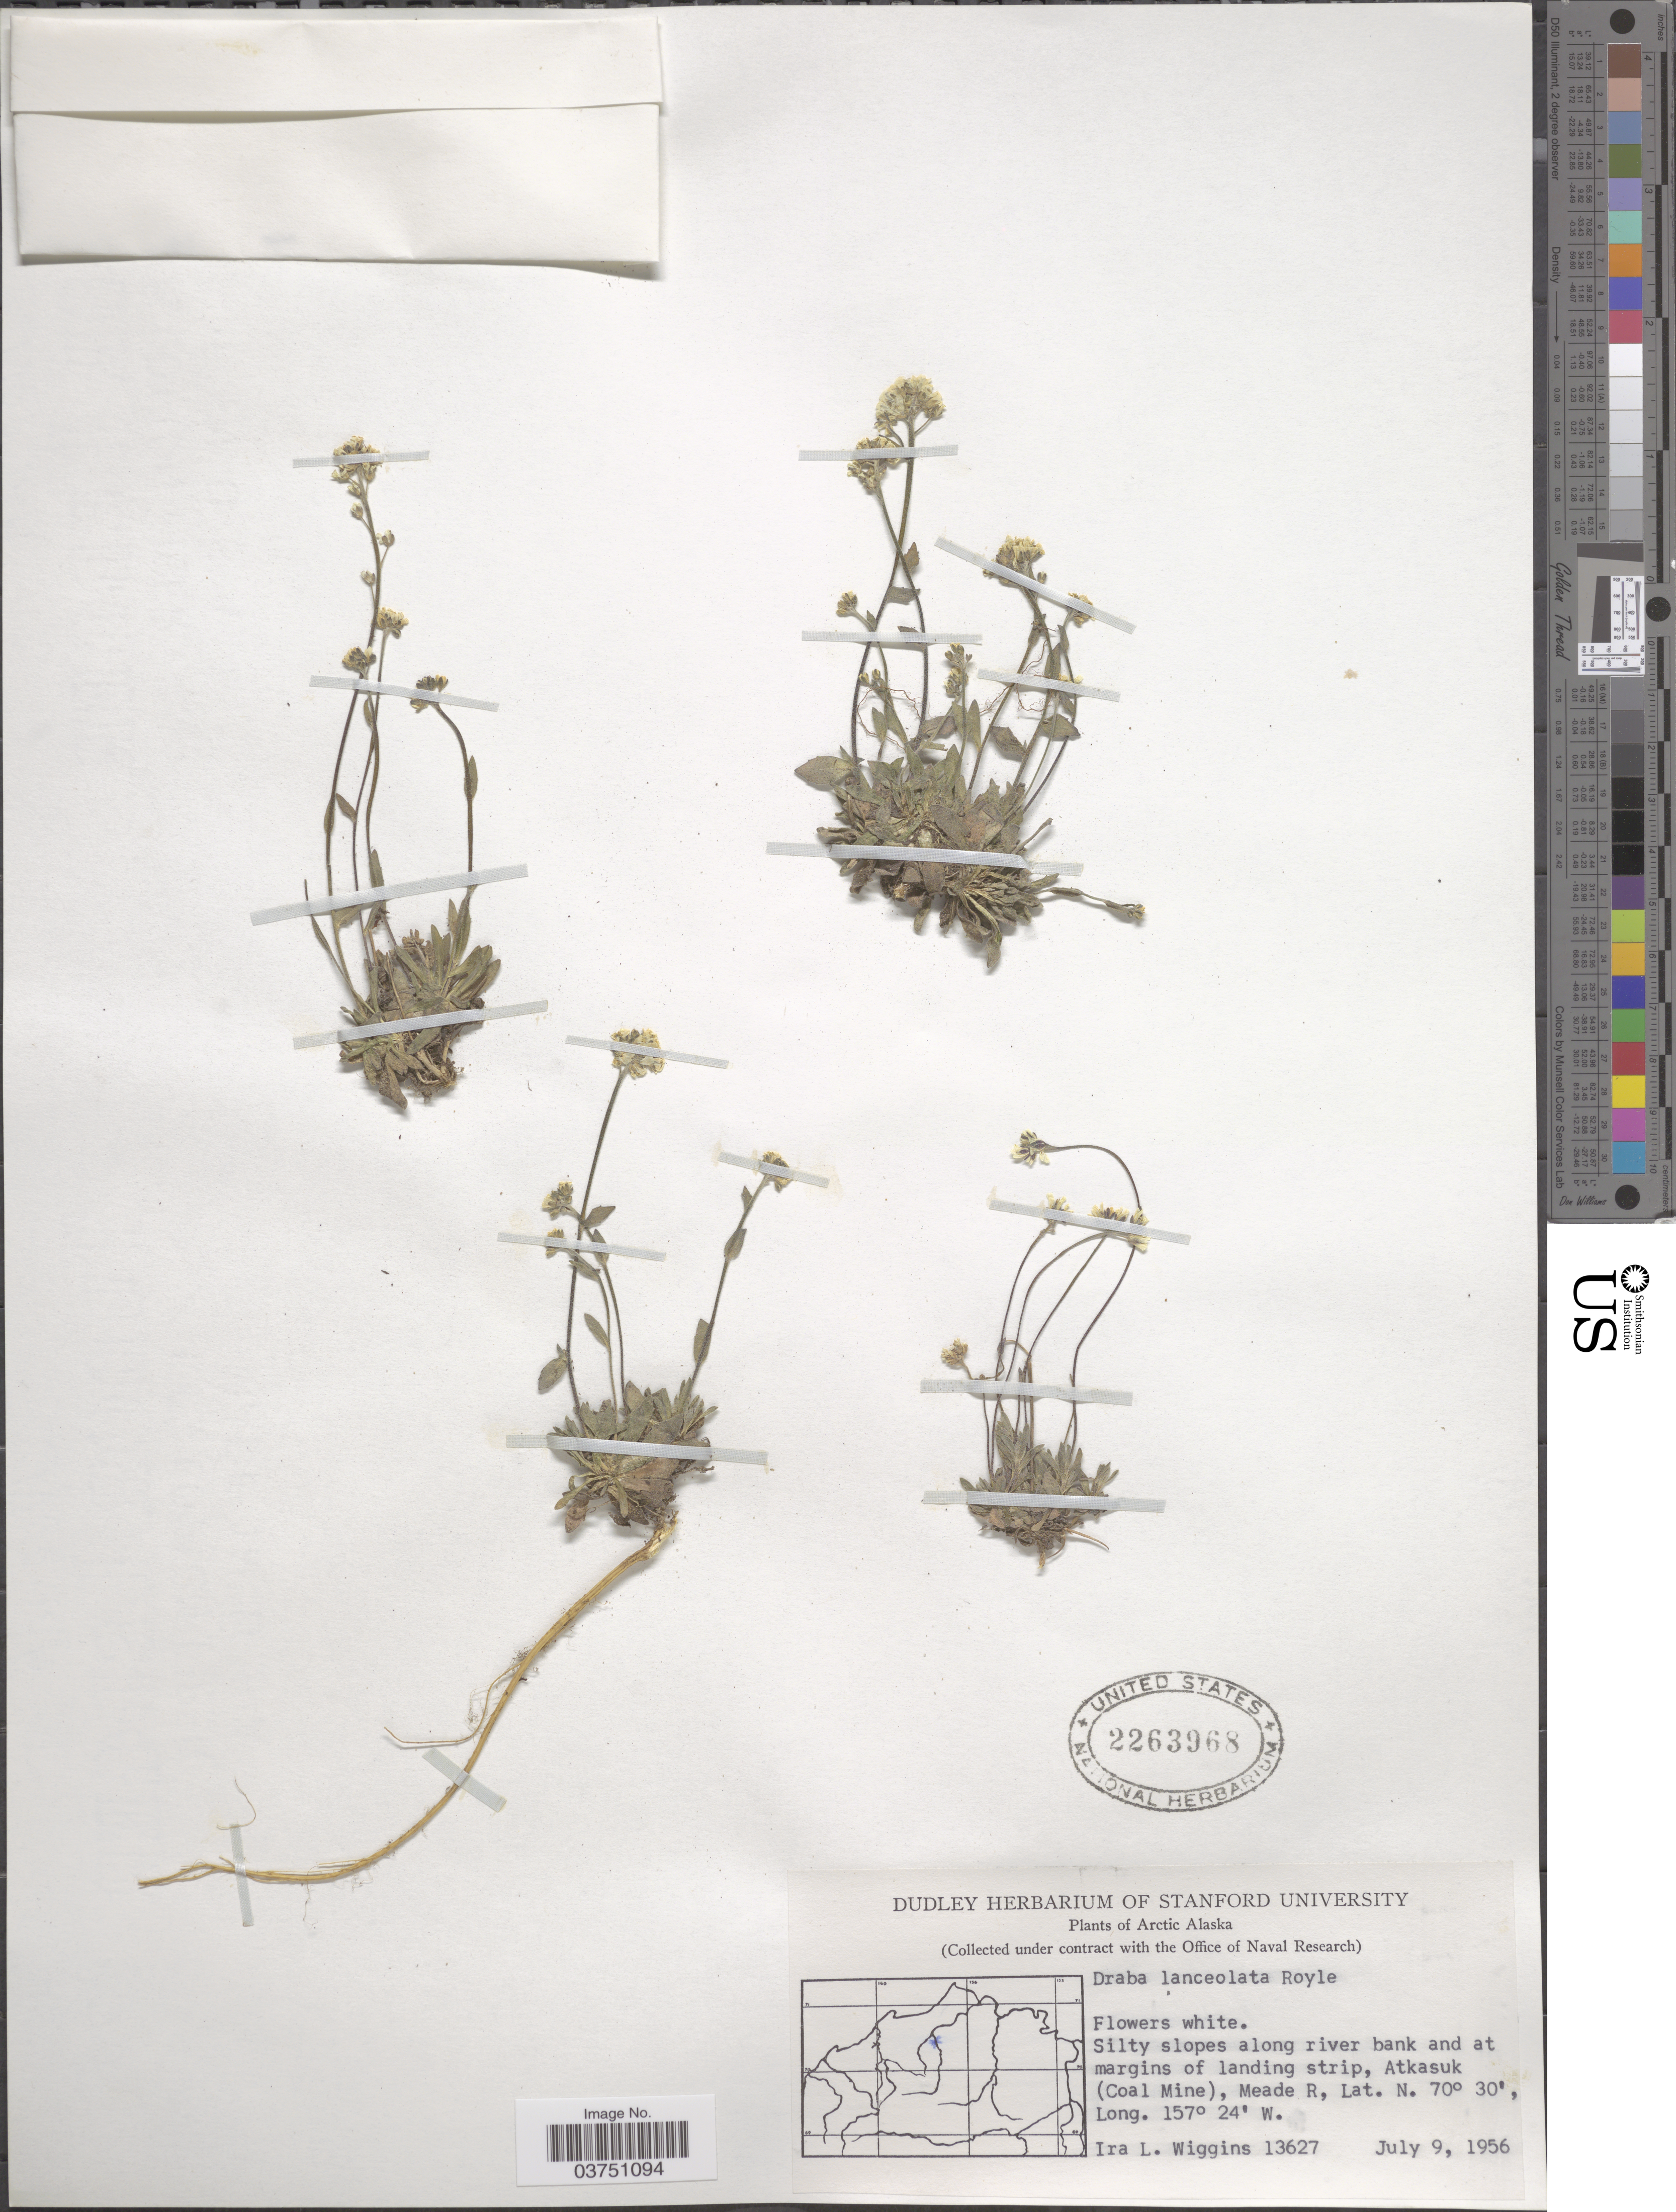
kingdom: Plantae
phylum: Tracheophyta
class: Magnoliopsida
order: Brassicales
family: Brassicaceae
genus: Draba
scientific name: Draba cana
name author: Rydb.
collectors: I. L. Wiggins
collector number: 13627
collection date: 1956-07-09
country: United States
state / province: Alaska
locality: Arctic Alaska. Silty slopes along river bank and at margins of landing strip, Atkasuk (Coal Mine), Meade R.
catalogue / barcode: US 2263968